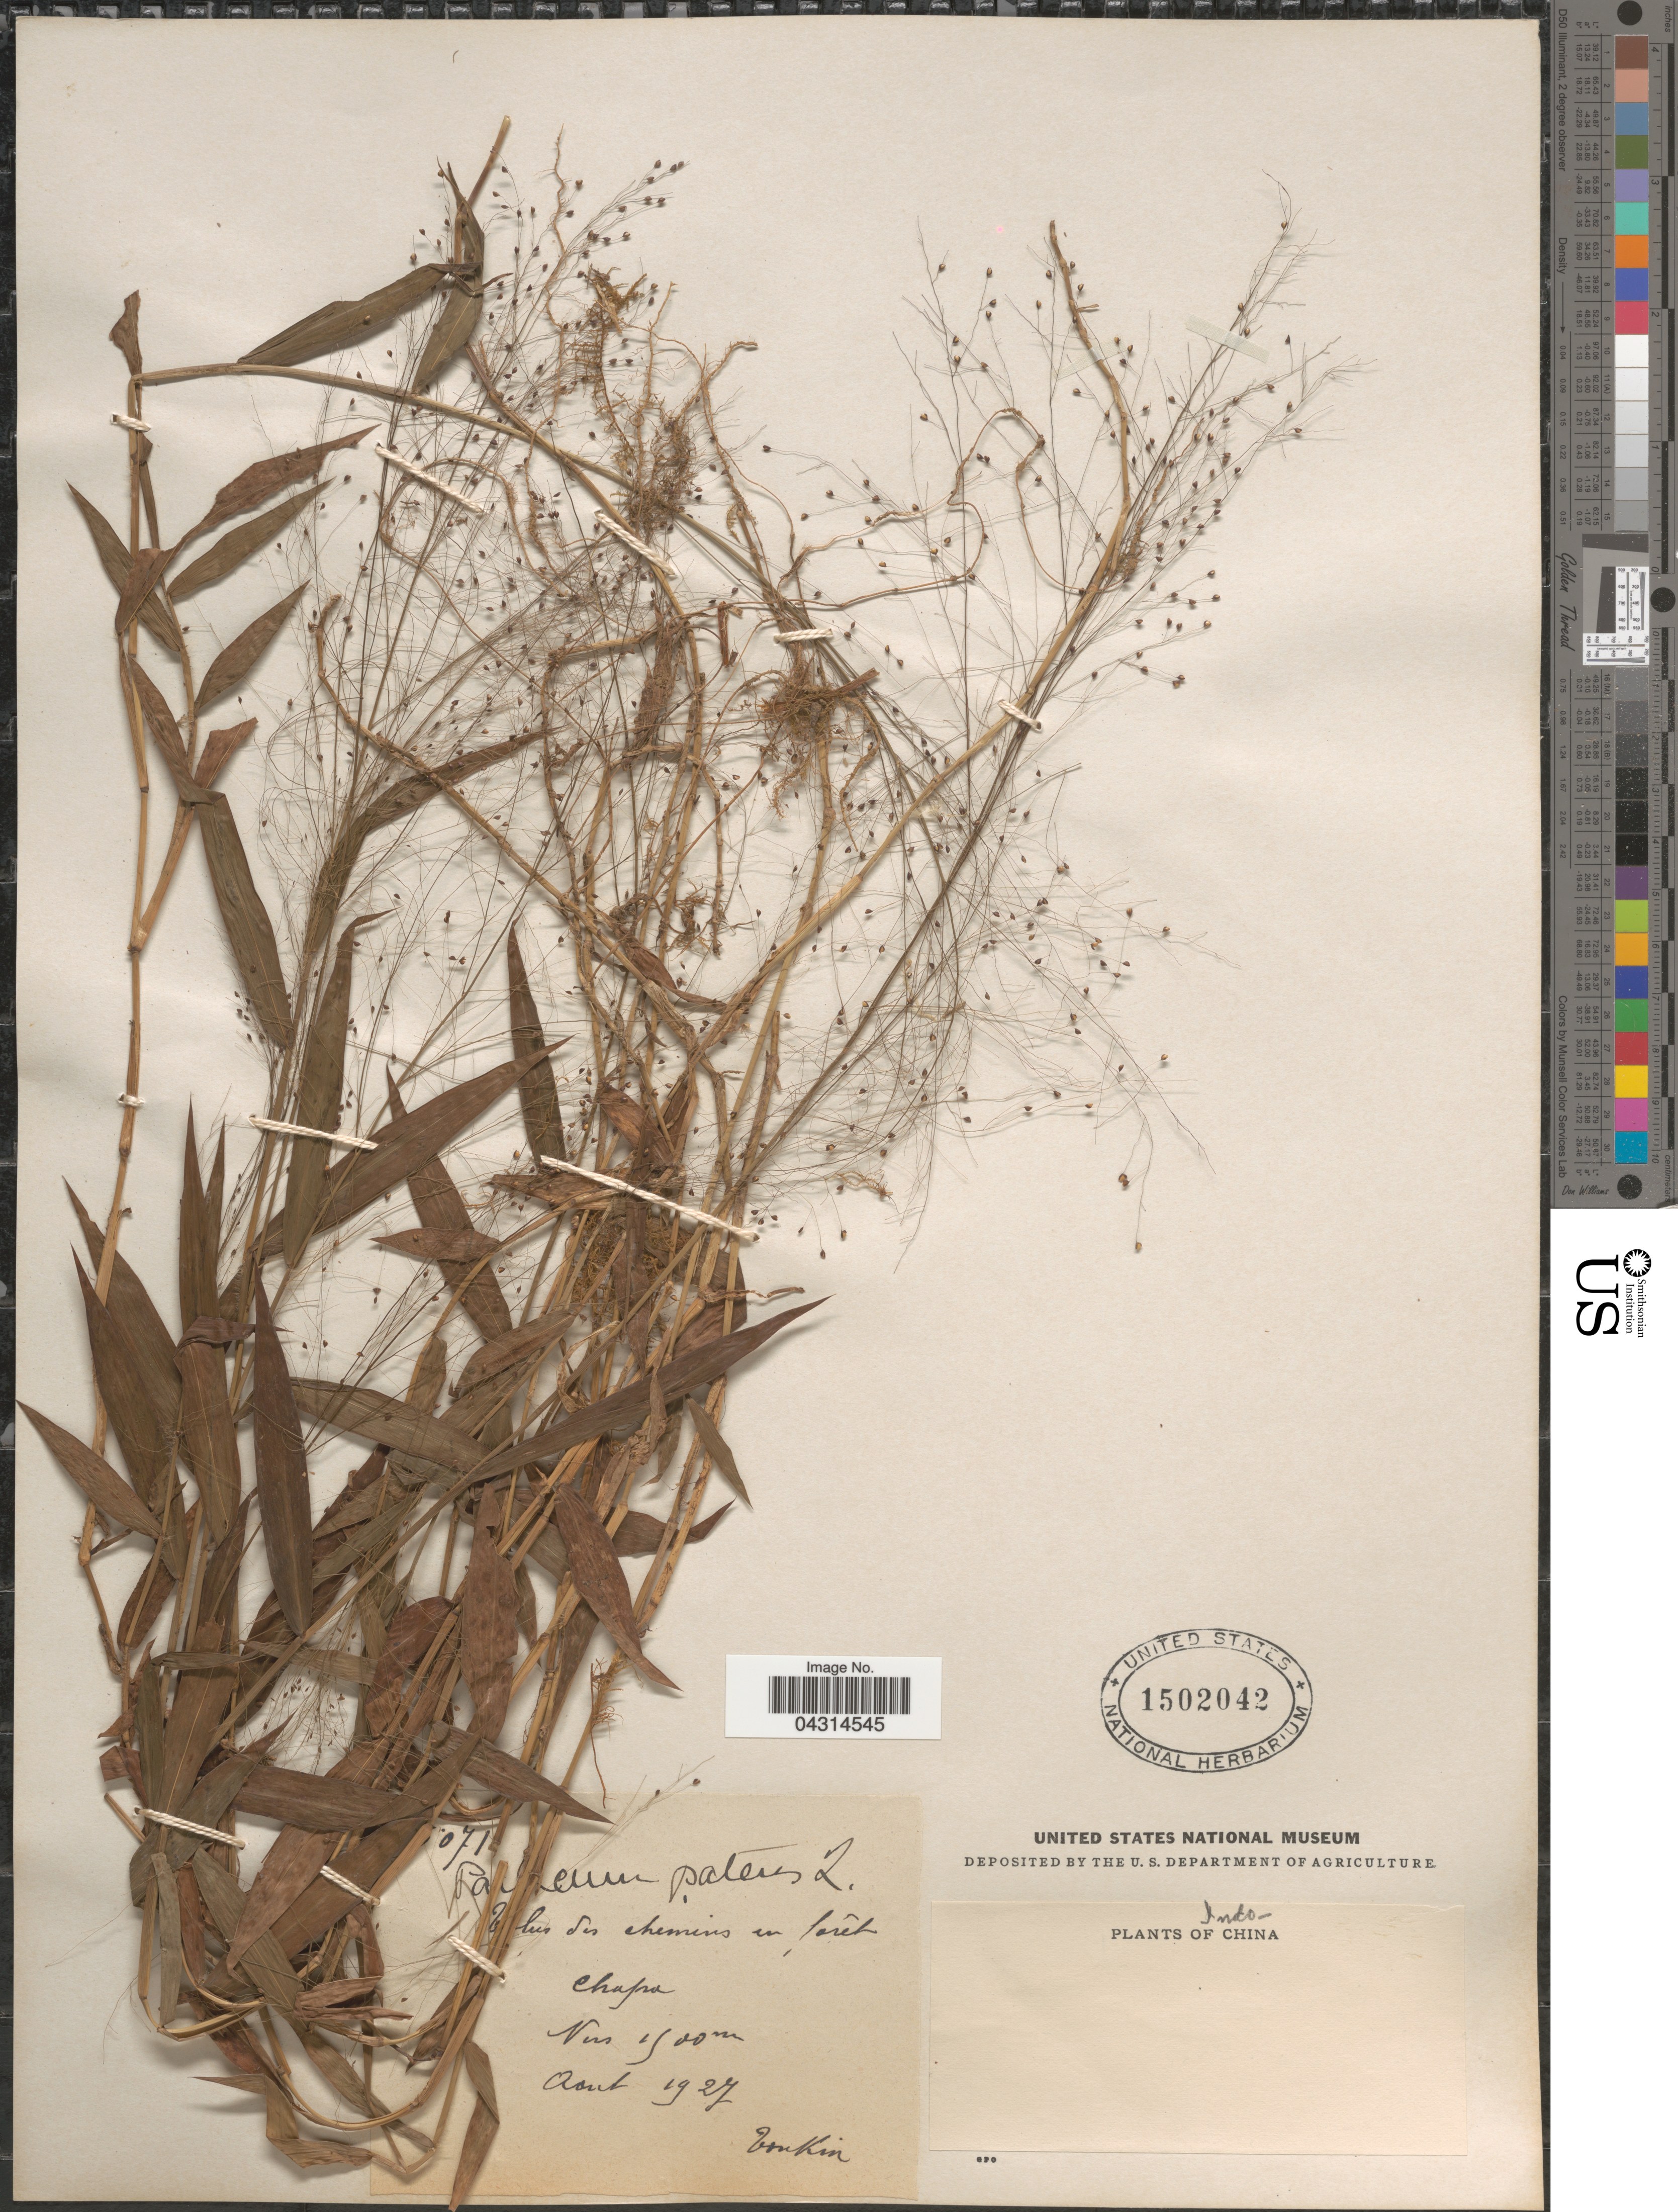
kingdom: Plantae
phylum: Tracheophyta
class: Liliopsida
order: Poales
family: Poaceae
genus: Cyrtococcum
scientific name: Cyrtococcum sp.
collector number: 5071*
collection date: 1927-08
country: Vietnam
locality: Indo-China. C [illegible text]lus des chemins en forêt. Chapa. Tonkin.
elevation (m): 1500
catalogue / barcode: US 1502042